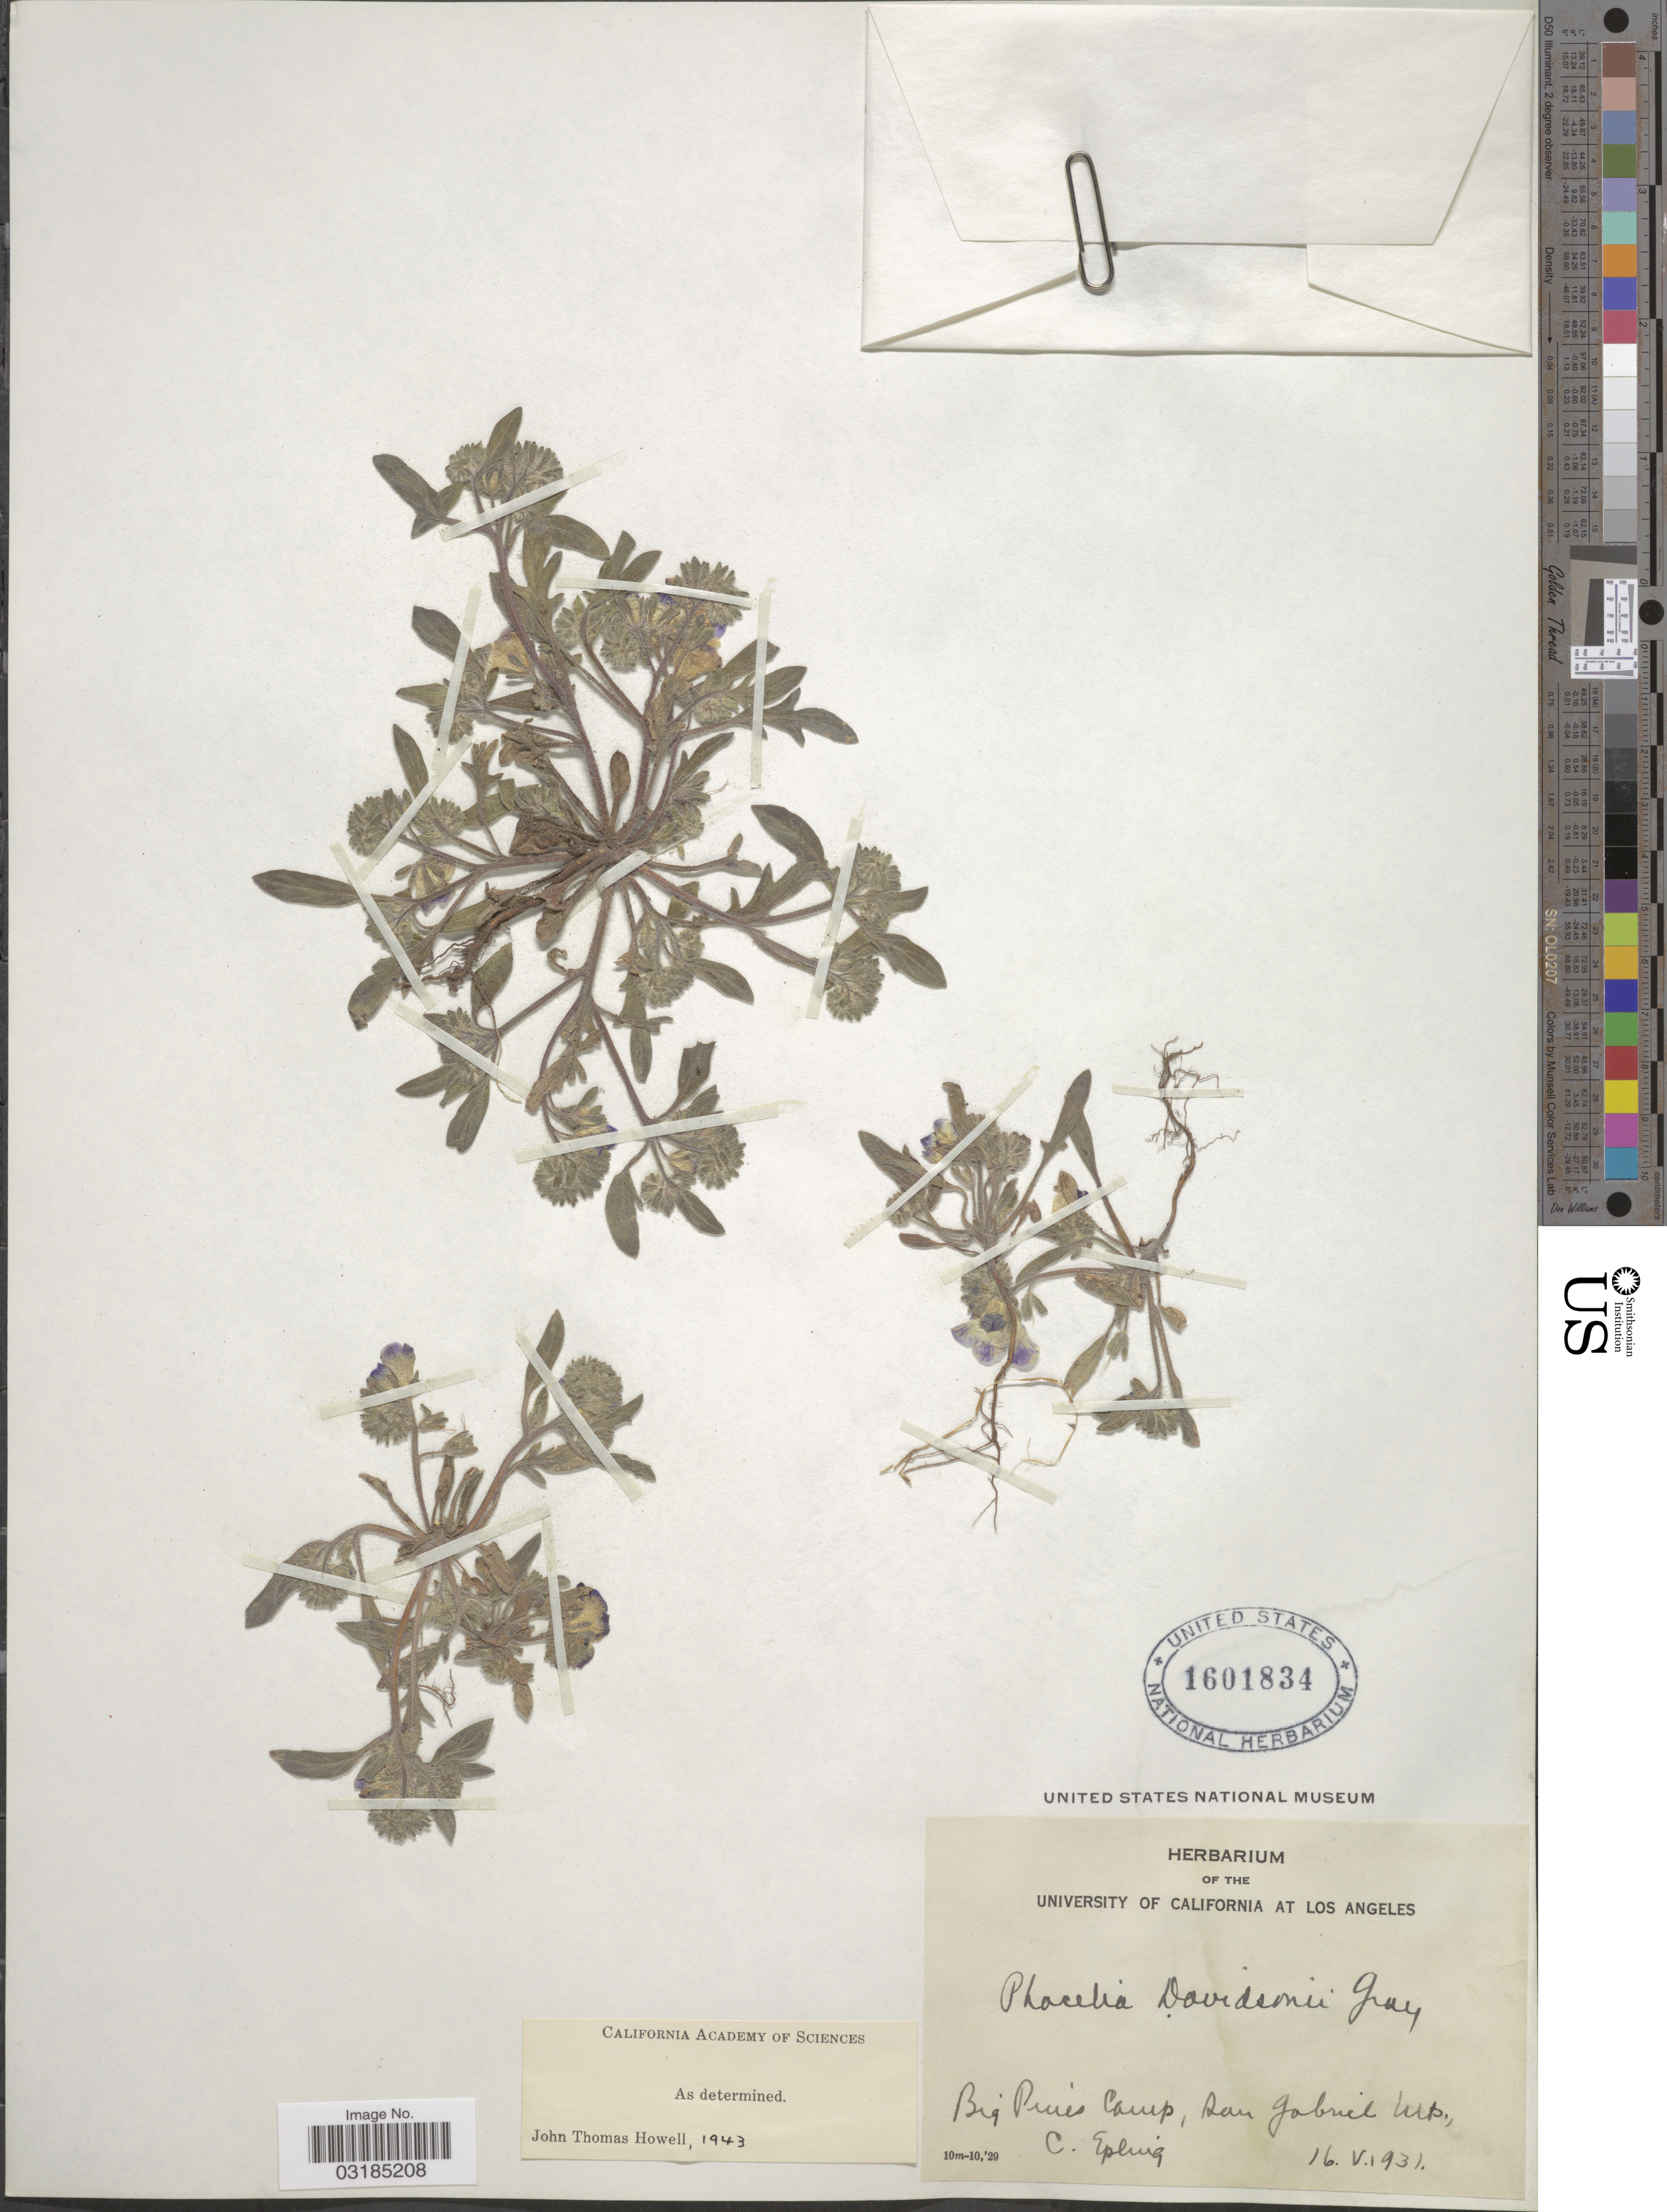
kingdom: Plantae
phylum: Tracheophyta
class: Magnoliopsida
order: Boraginales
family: Hydrophyllaceae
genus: Phacelia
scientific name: Phacelia davidsonii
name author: A. Gray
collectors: C. C. Epling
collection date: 1931-05-16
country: United States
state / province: California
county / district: Los Angeles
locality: Big Pines Camp, San Gabriel Mts.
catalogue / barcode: US 1601834